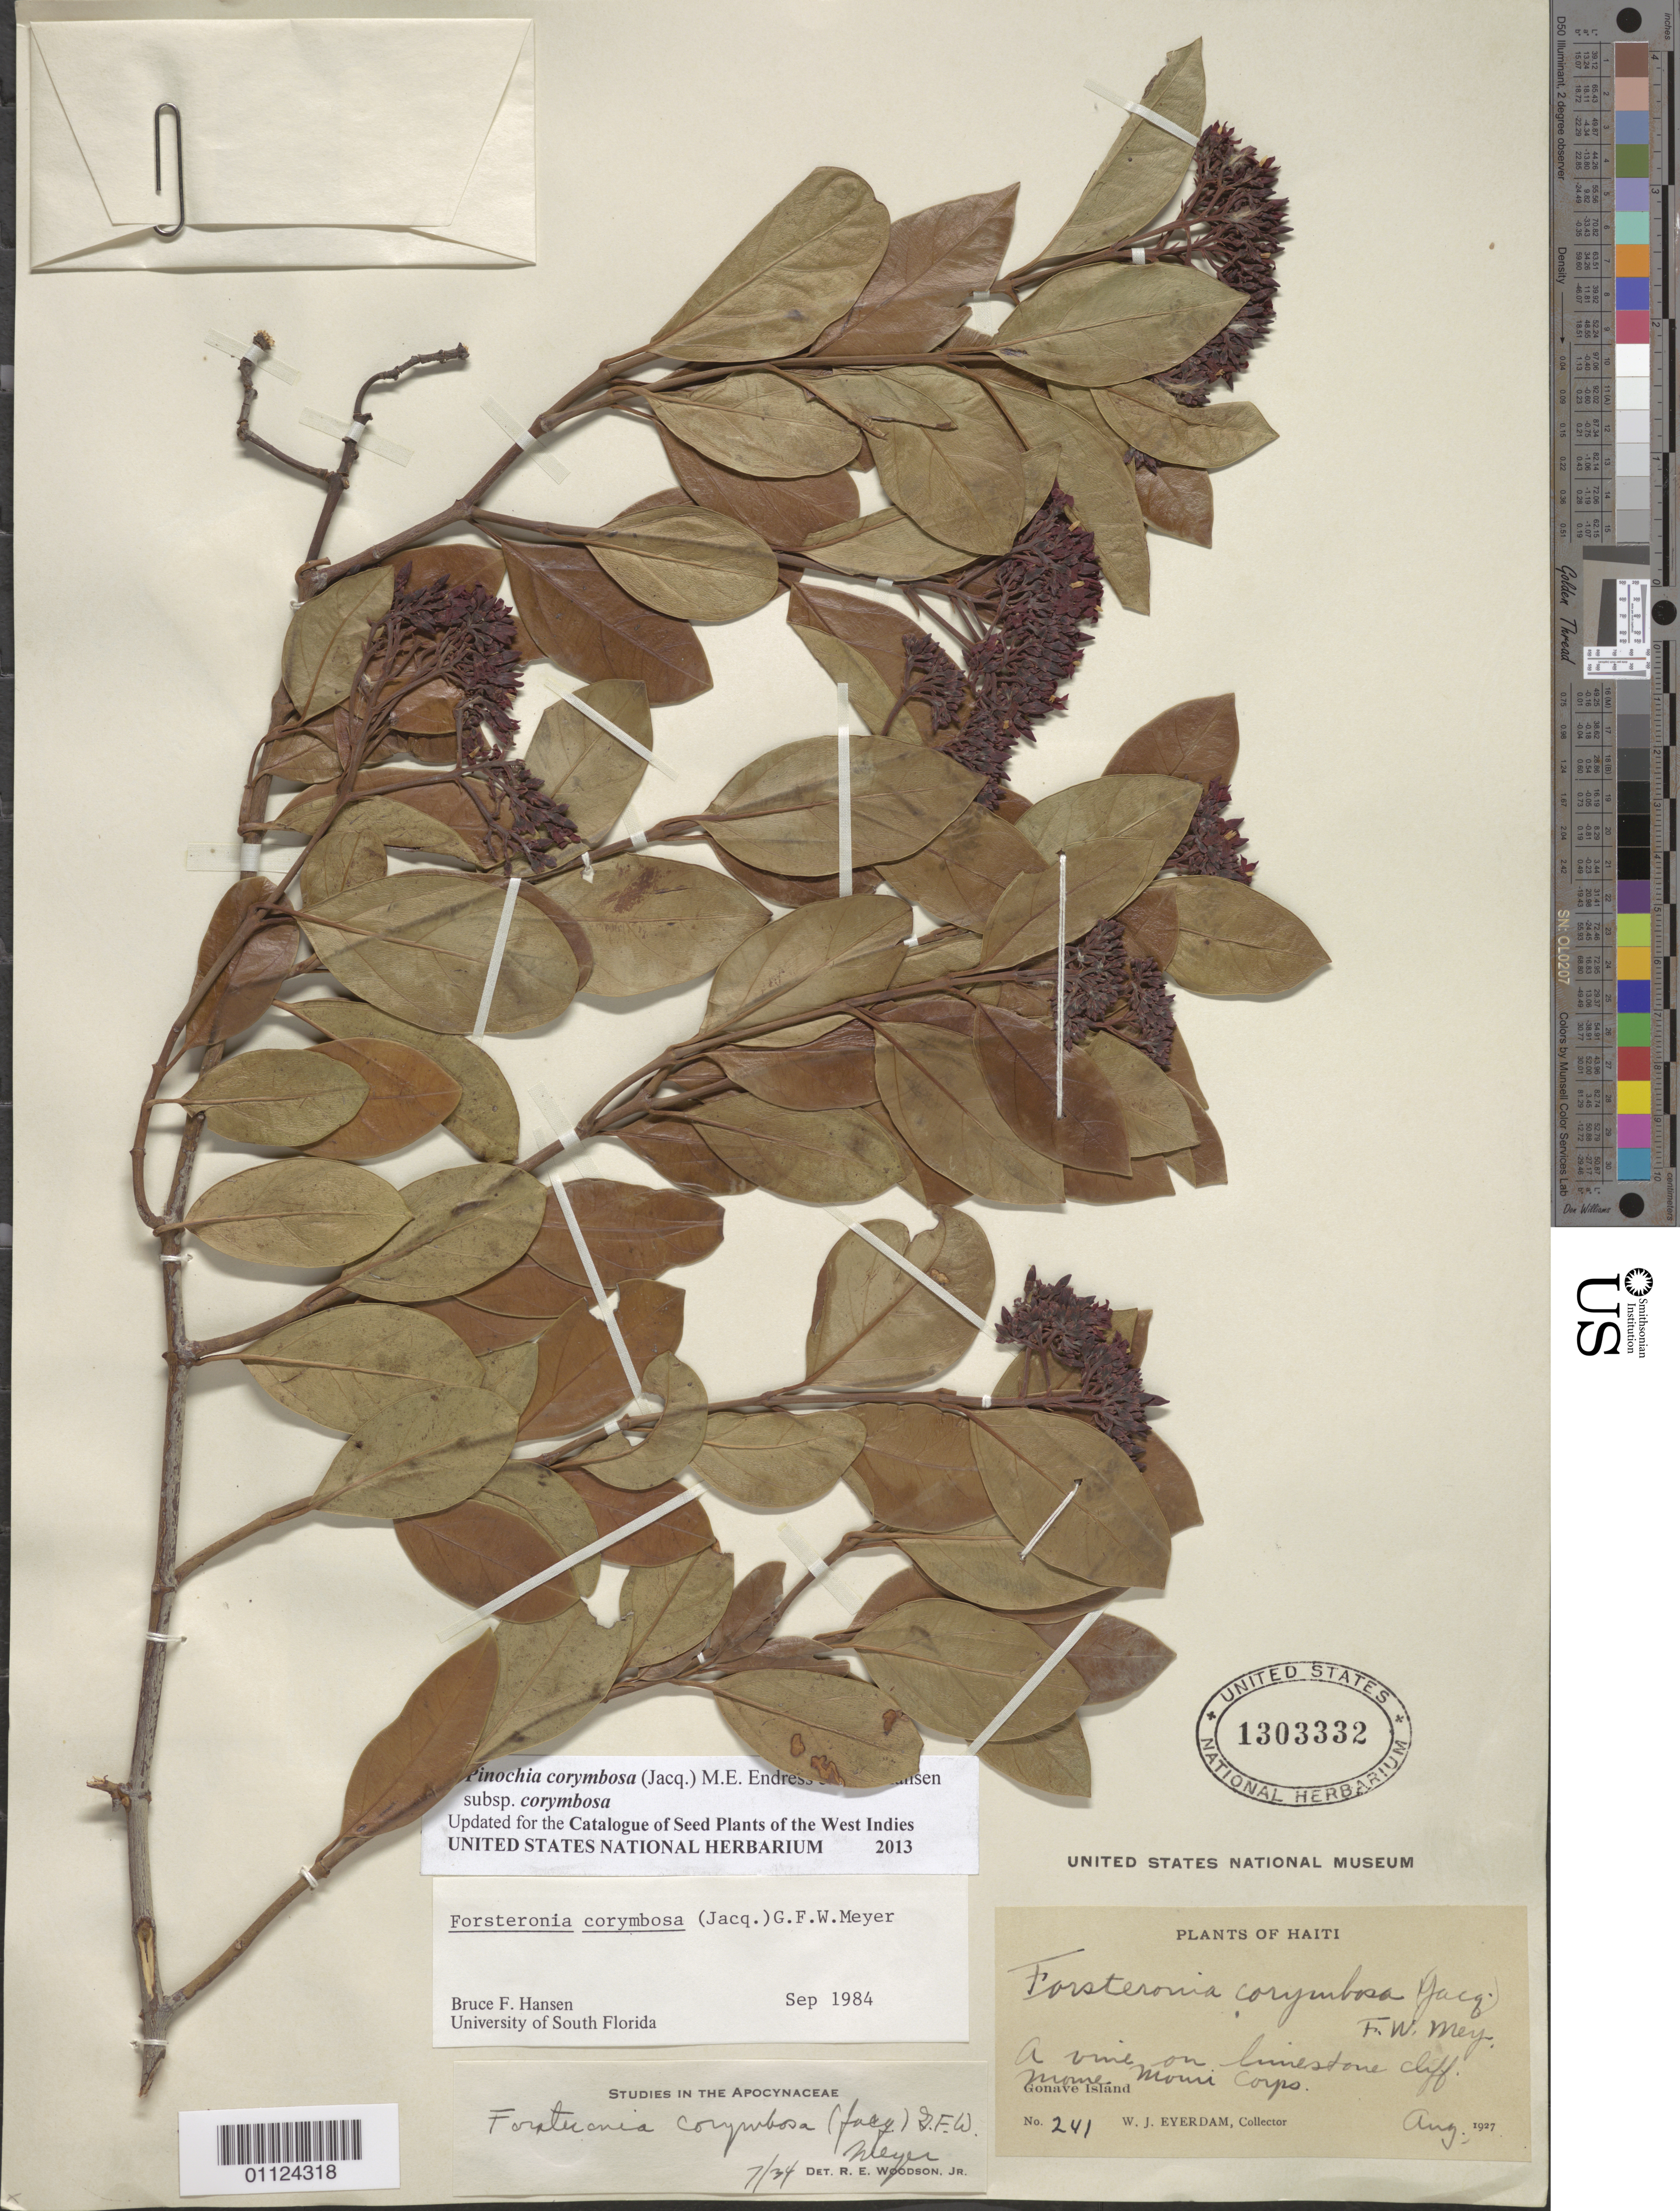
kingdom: Plantae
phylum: Tracheophyta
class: Magnoliopsida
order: Gentianales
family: Apocynaceae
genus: Pinochia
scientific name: Pinochia corymbosa subsp. corymbosa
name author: (Jacq.) M.E. Endress & B.F. Hansen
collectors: W. J. Eyerdam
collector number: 241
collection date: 1927-08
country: Haiti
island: Gonave I.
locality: Morne Mouri Corps.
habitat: Limestone cliff.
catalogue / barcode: US 1303332